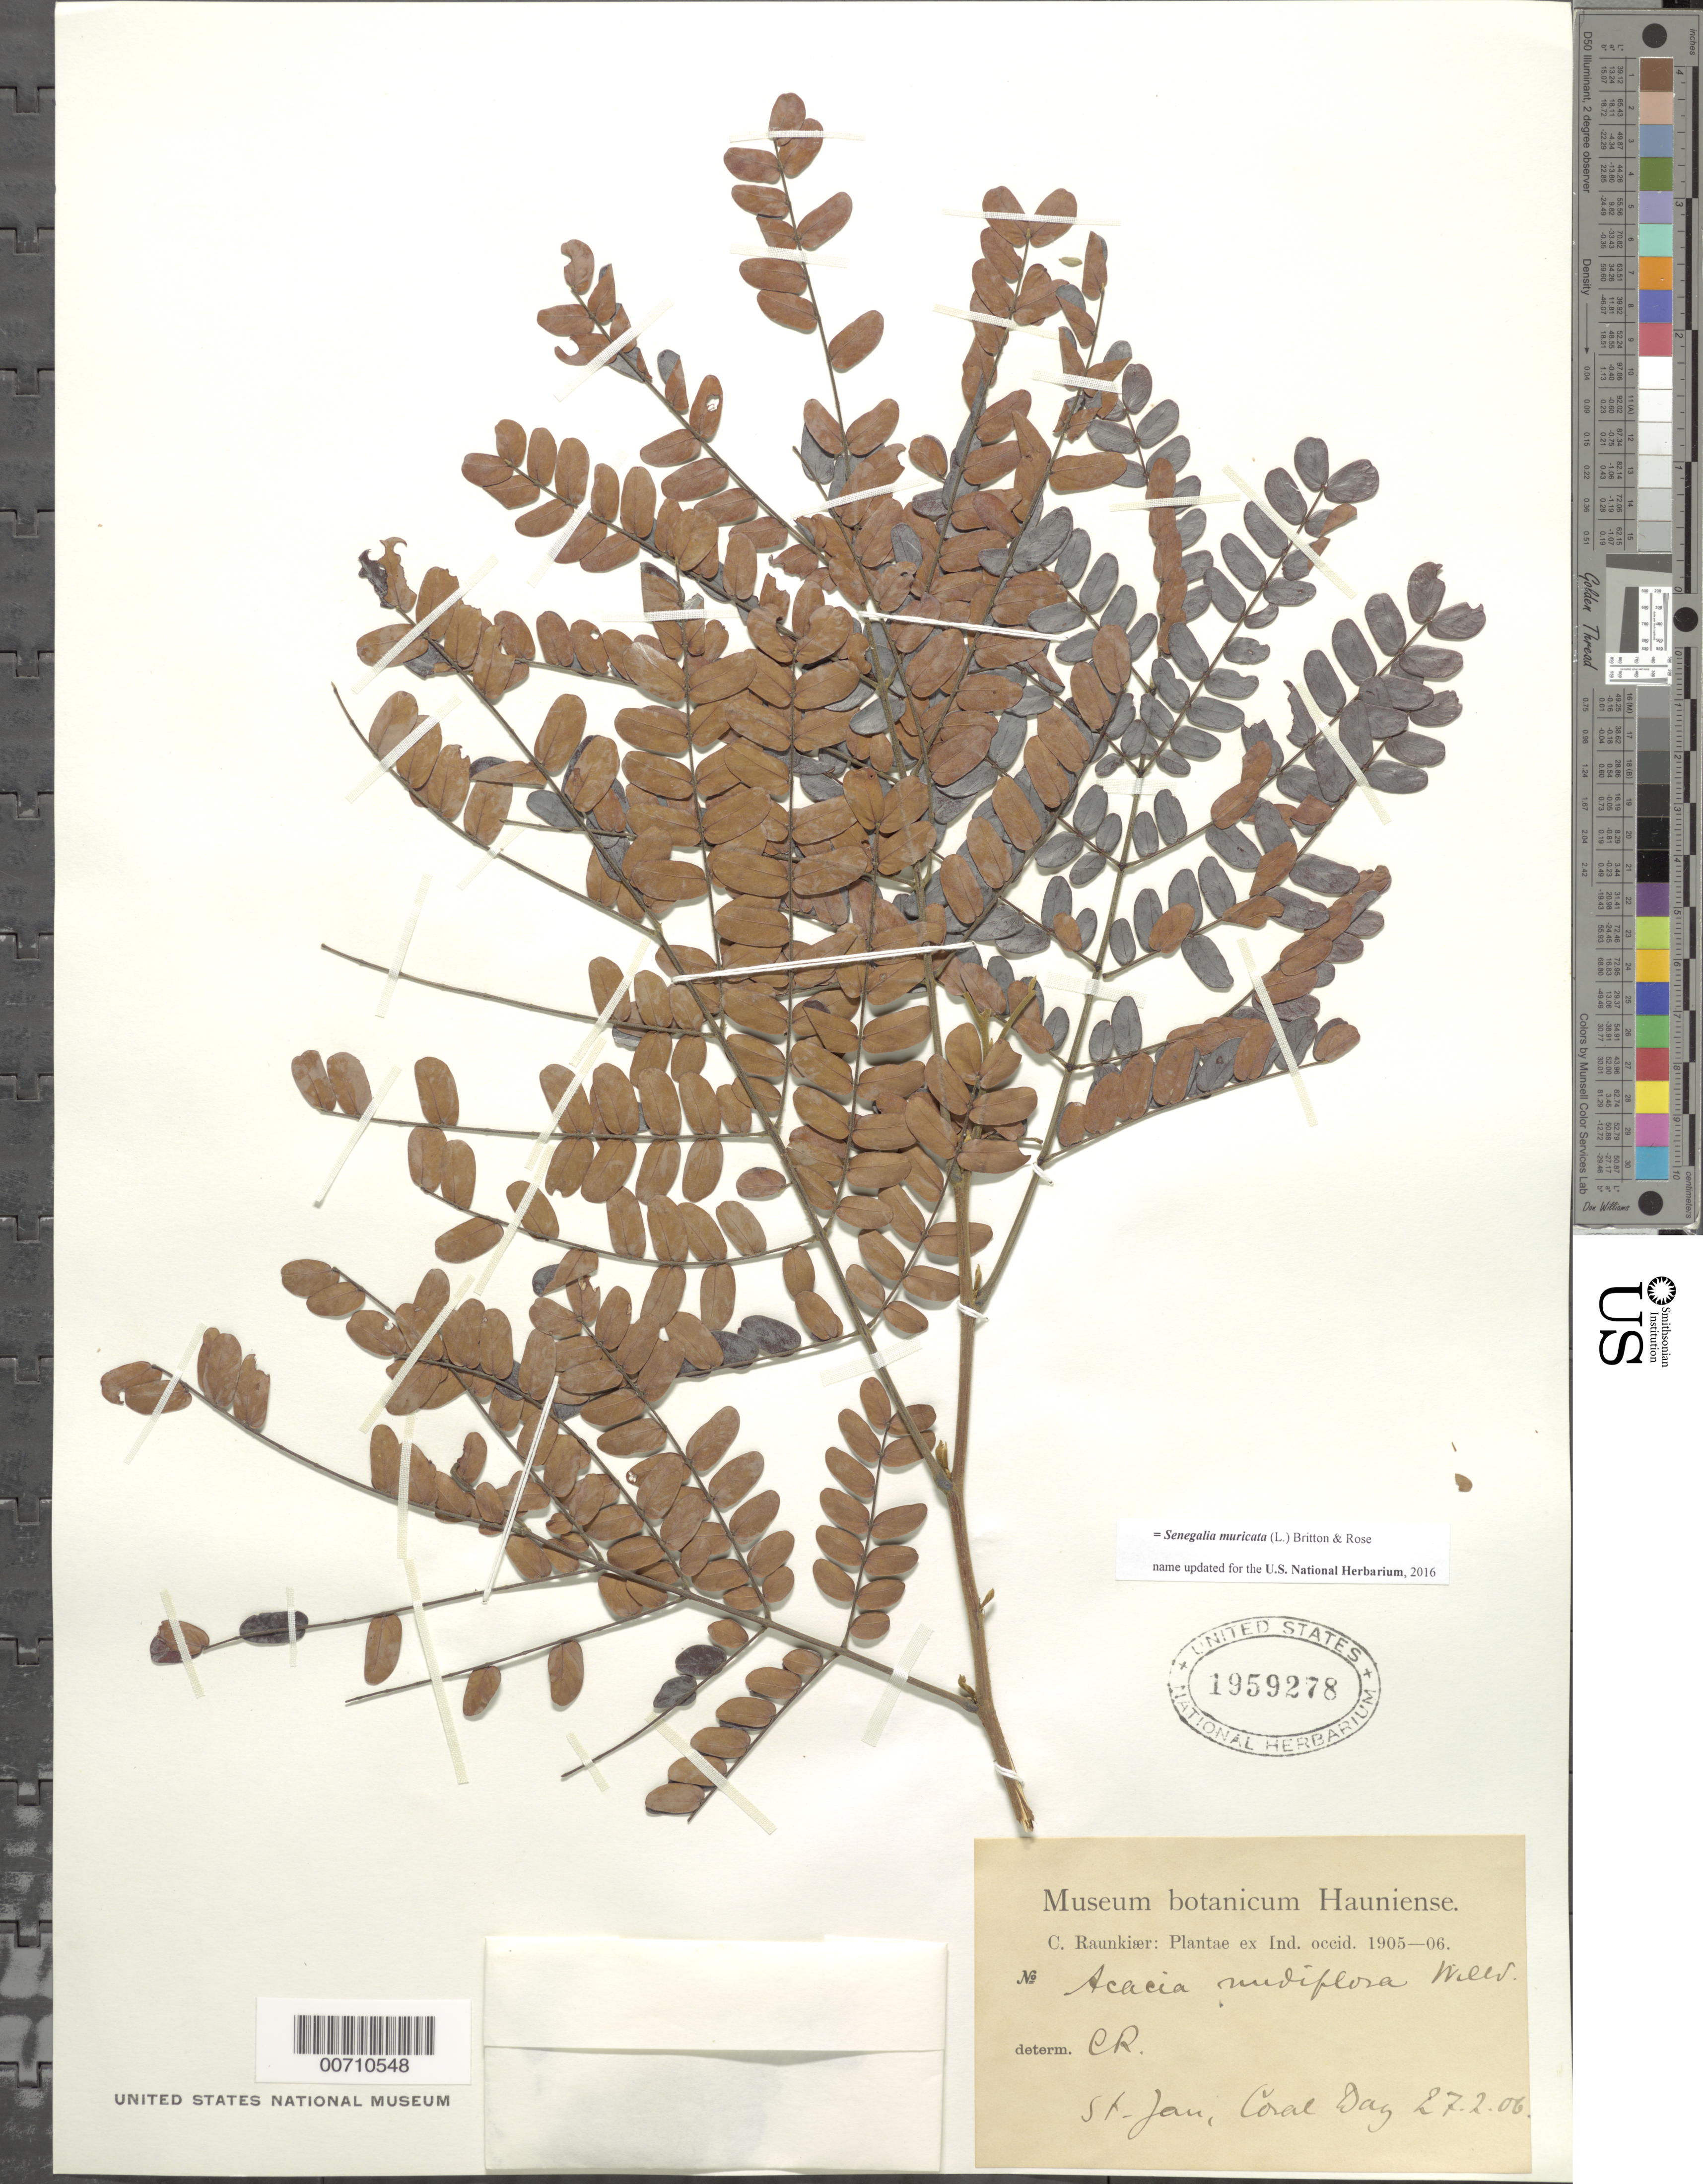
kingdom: Plantae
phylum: Tracheophyta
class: Magnoliopsida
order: Fabales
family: Fabaceae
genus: Parasenegalia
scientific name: Parasenegalia muricata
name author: (L.) Seigler & Ebinger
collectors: C. C. Raunkiaer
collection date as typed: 27 Feb 1906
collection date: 1906-02-27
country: U.S. Virgin Islands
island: St. John Island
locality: Coral Bay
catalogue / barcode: US 1959278